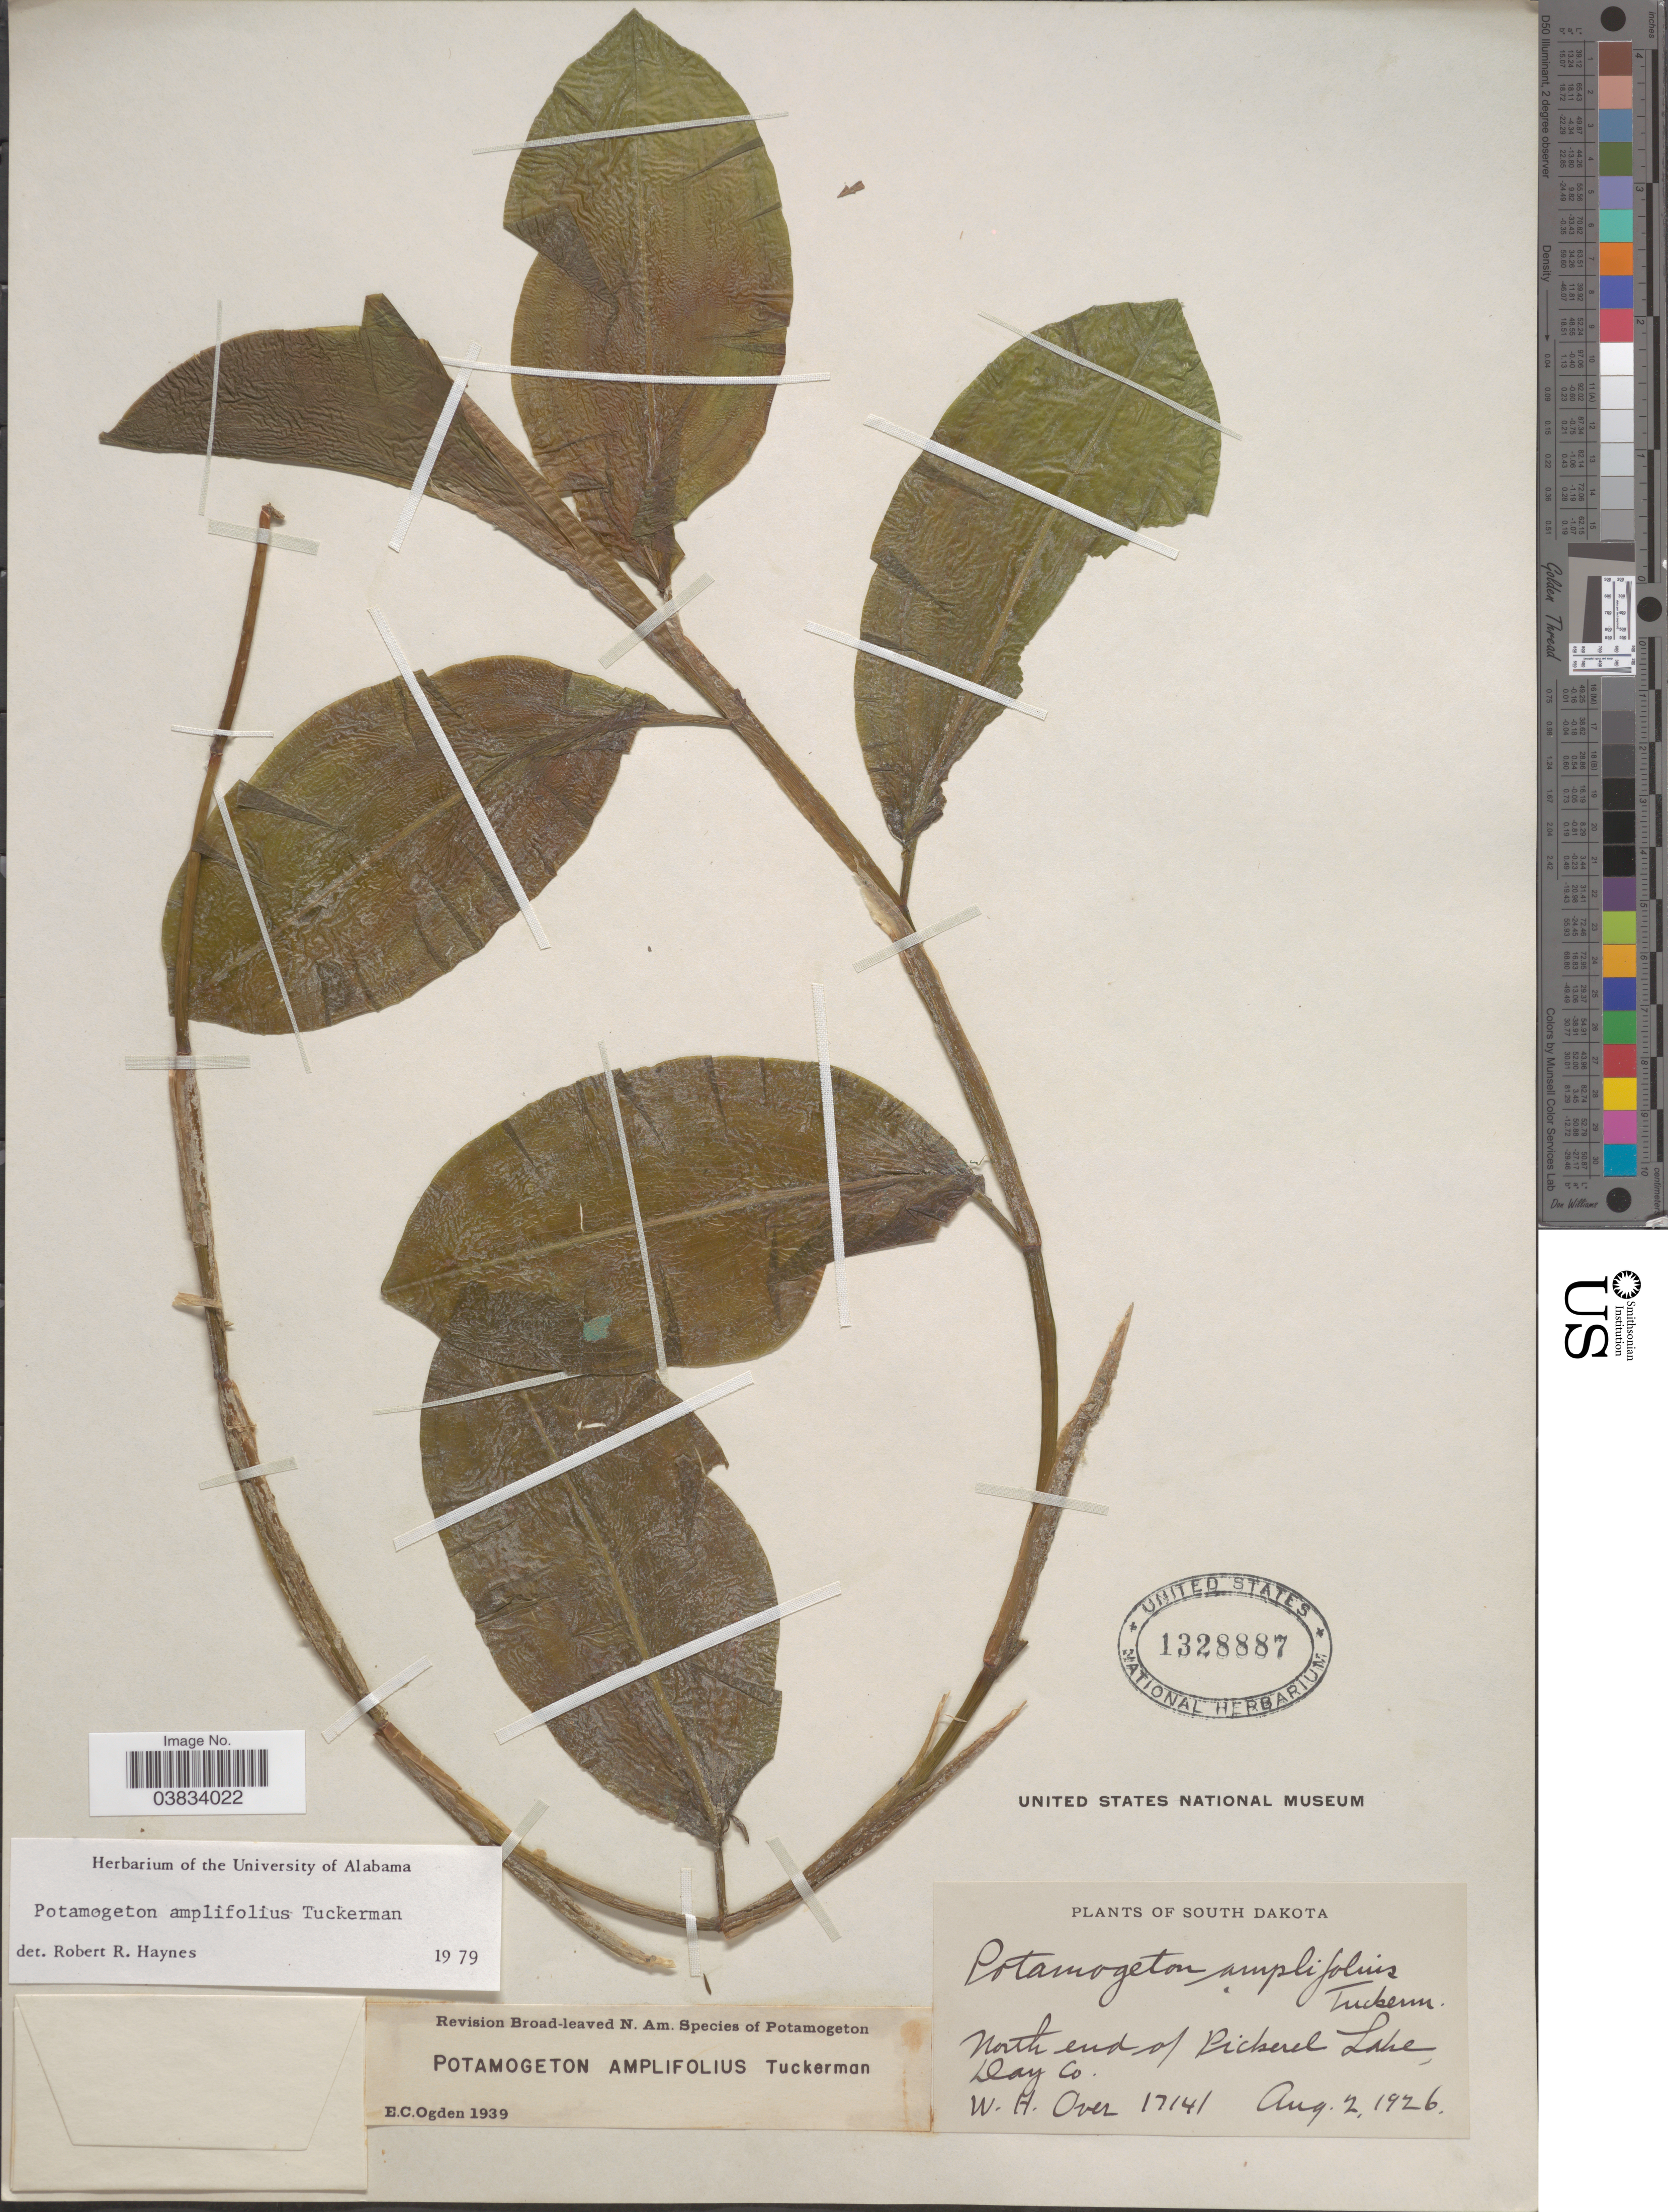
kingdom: Plantae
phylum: Tracheophyta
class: Liliopsida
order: Alismatales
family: Potamogetonaceae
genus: Potamogeton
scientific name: Potamogeton amplifolius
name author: Tuckerm.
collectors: W. Over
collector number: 17141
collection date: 1926-08-02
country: United States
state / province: South Dakota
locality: North end of Pickerel Lake, Day Co.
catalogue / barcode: US 1328887